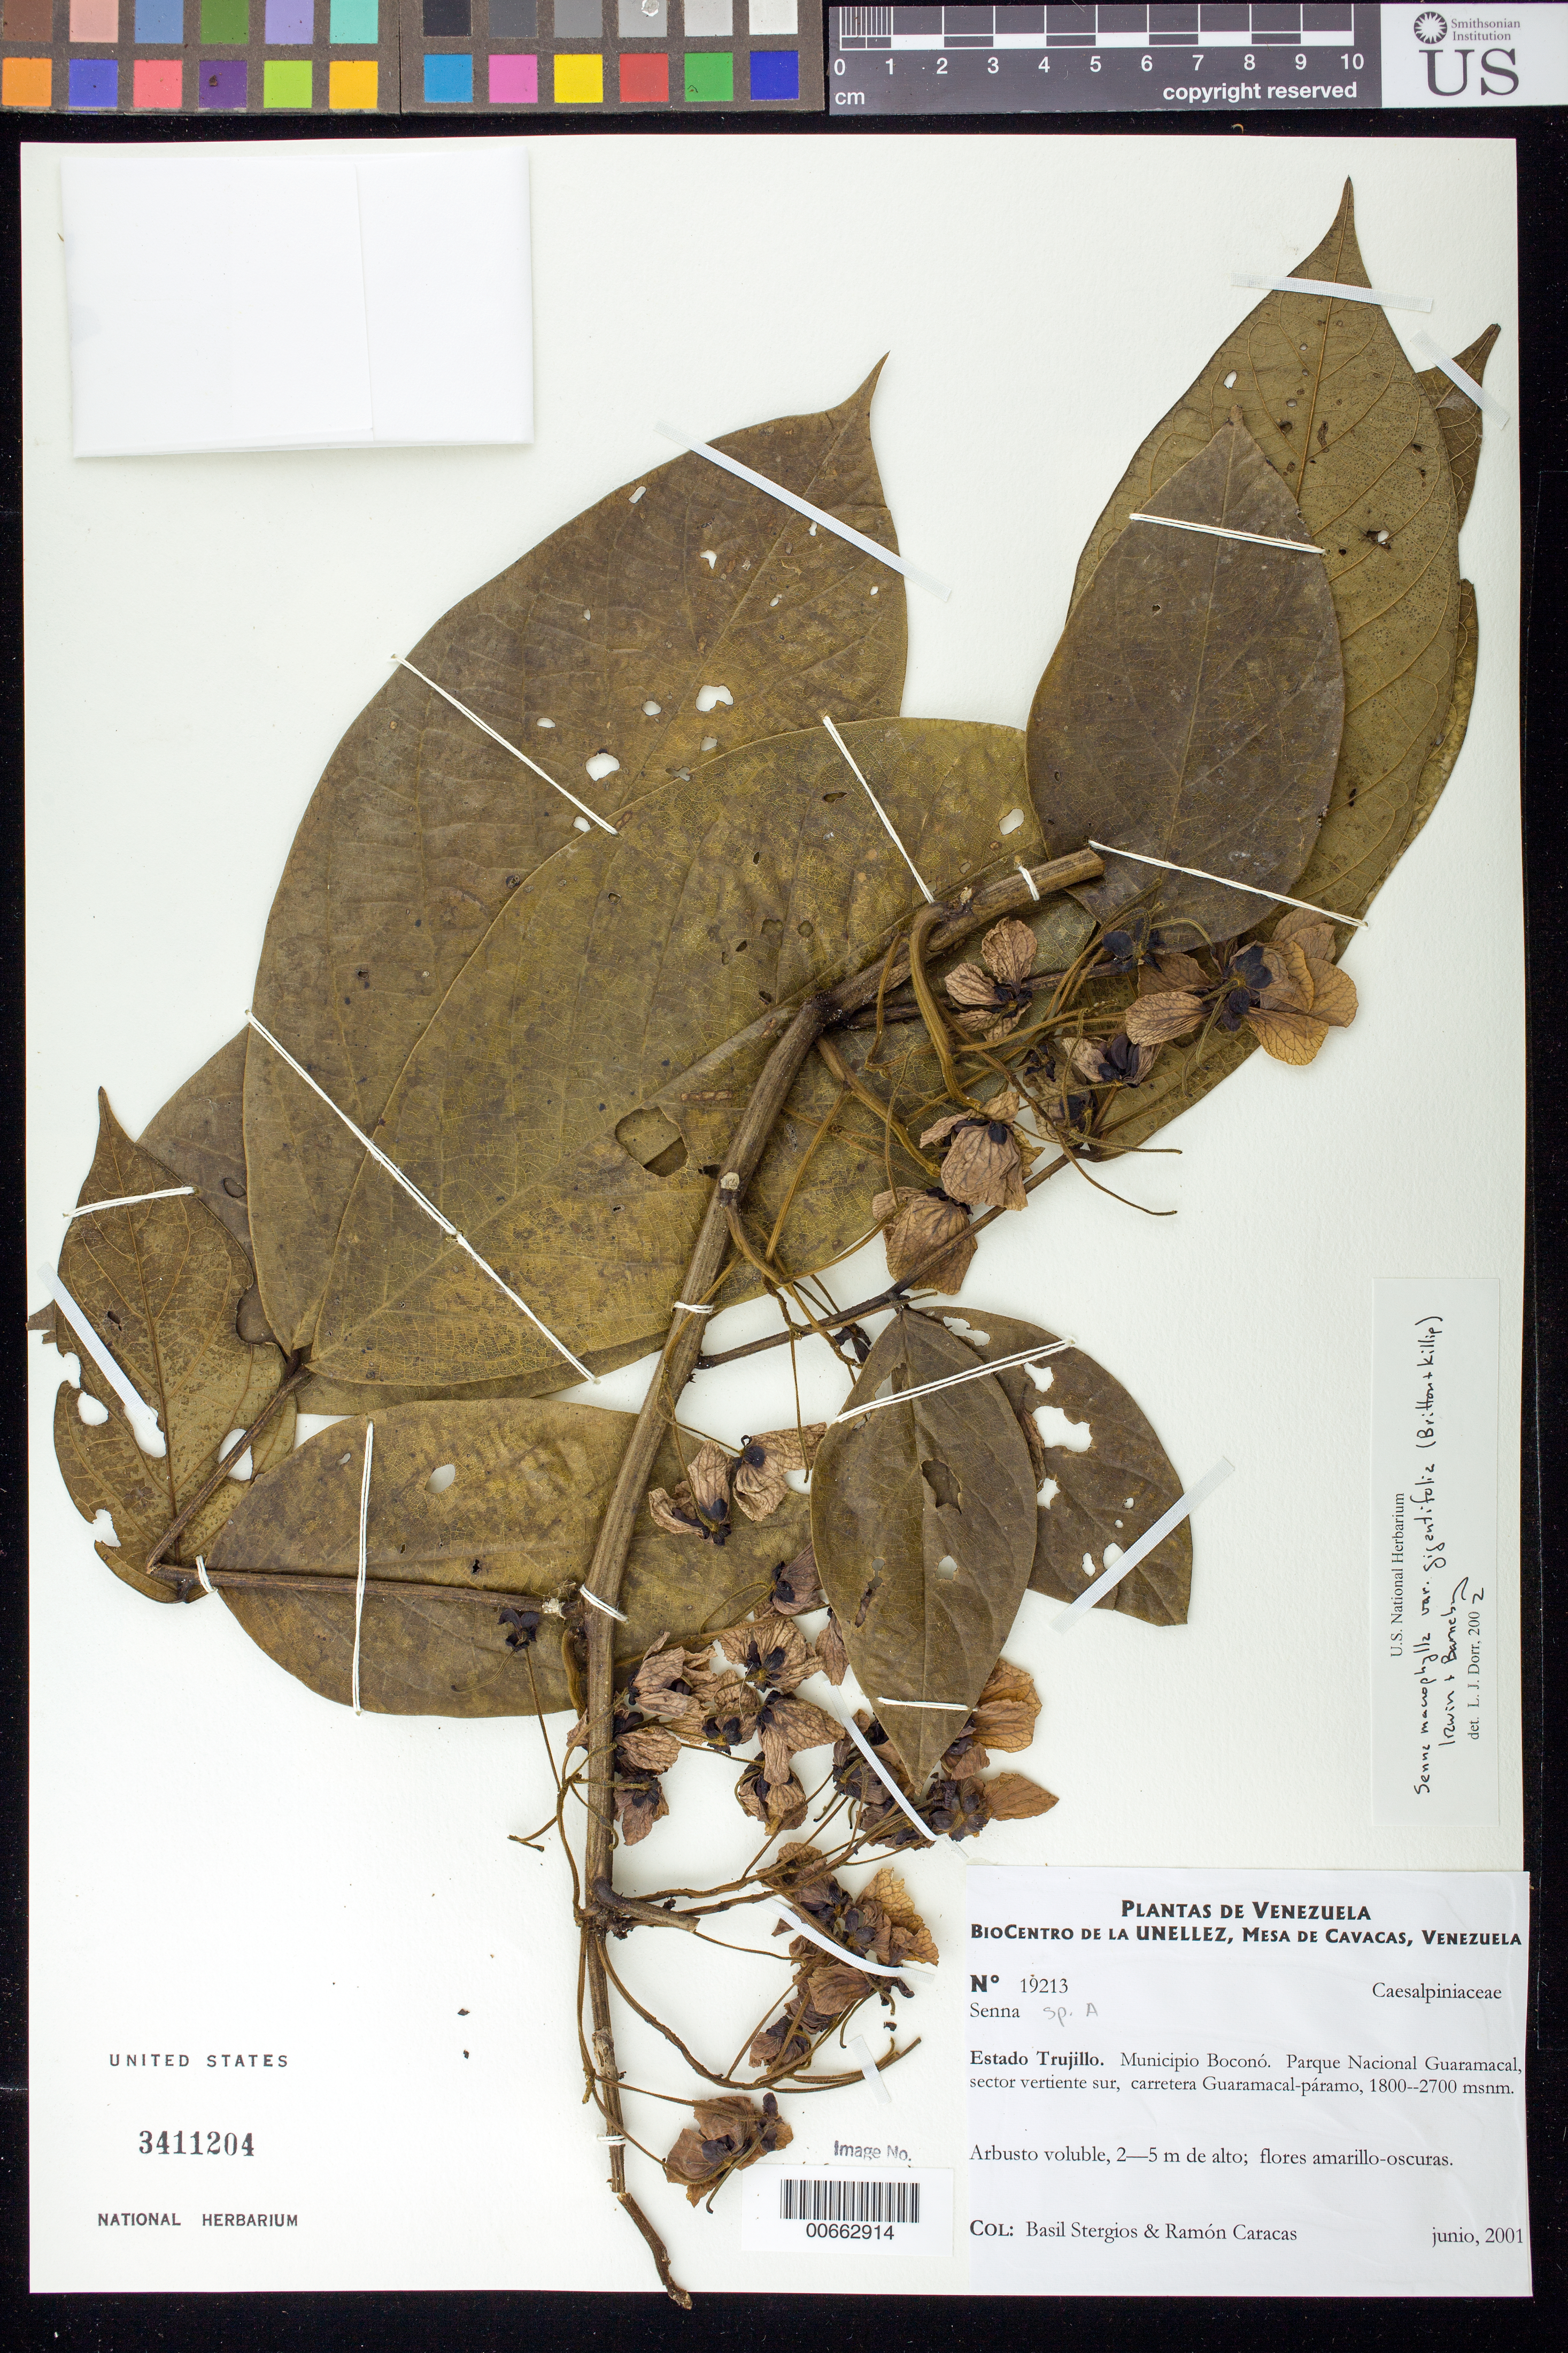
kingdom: Plantae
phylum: Tracheophyta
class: Magnoliopsida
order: Fabales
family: Fabaceae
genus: Senna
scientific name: Senna macrophylla var. gigantifolia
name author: (Britton & Killip) H.S. Irwin & Barneby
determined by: Dorr, L. J., (BOT), Smithsonian Institution - National Museum of Natural History (UNITED STATES)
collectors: B. G. Stergios & R. Caracas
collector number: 19213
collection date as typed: Jun 2001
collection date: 2001-06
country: Venezuela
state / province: Trujillo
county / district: Boconó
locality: Parque Nacional Guaramacal, sector vertiente sur, carretera Guaramacal-páramo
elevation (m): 1800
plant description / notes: CTES, PORT, US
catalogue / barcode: US 3411204